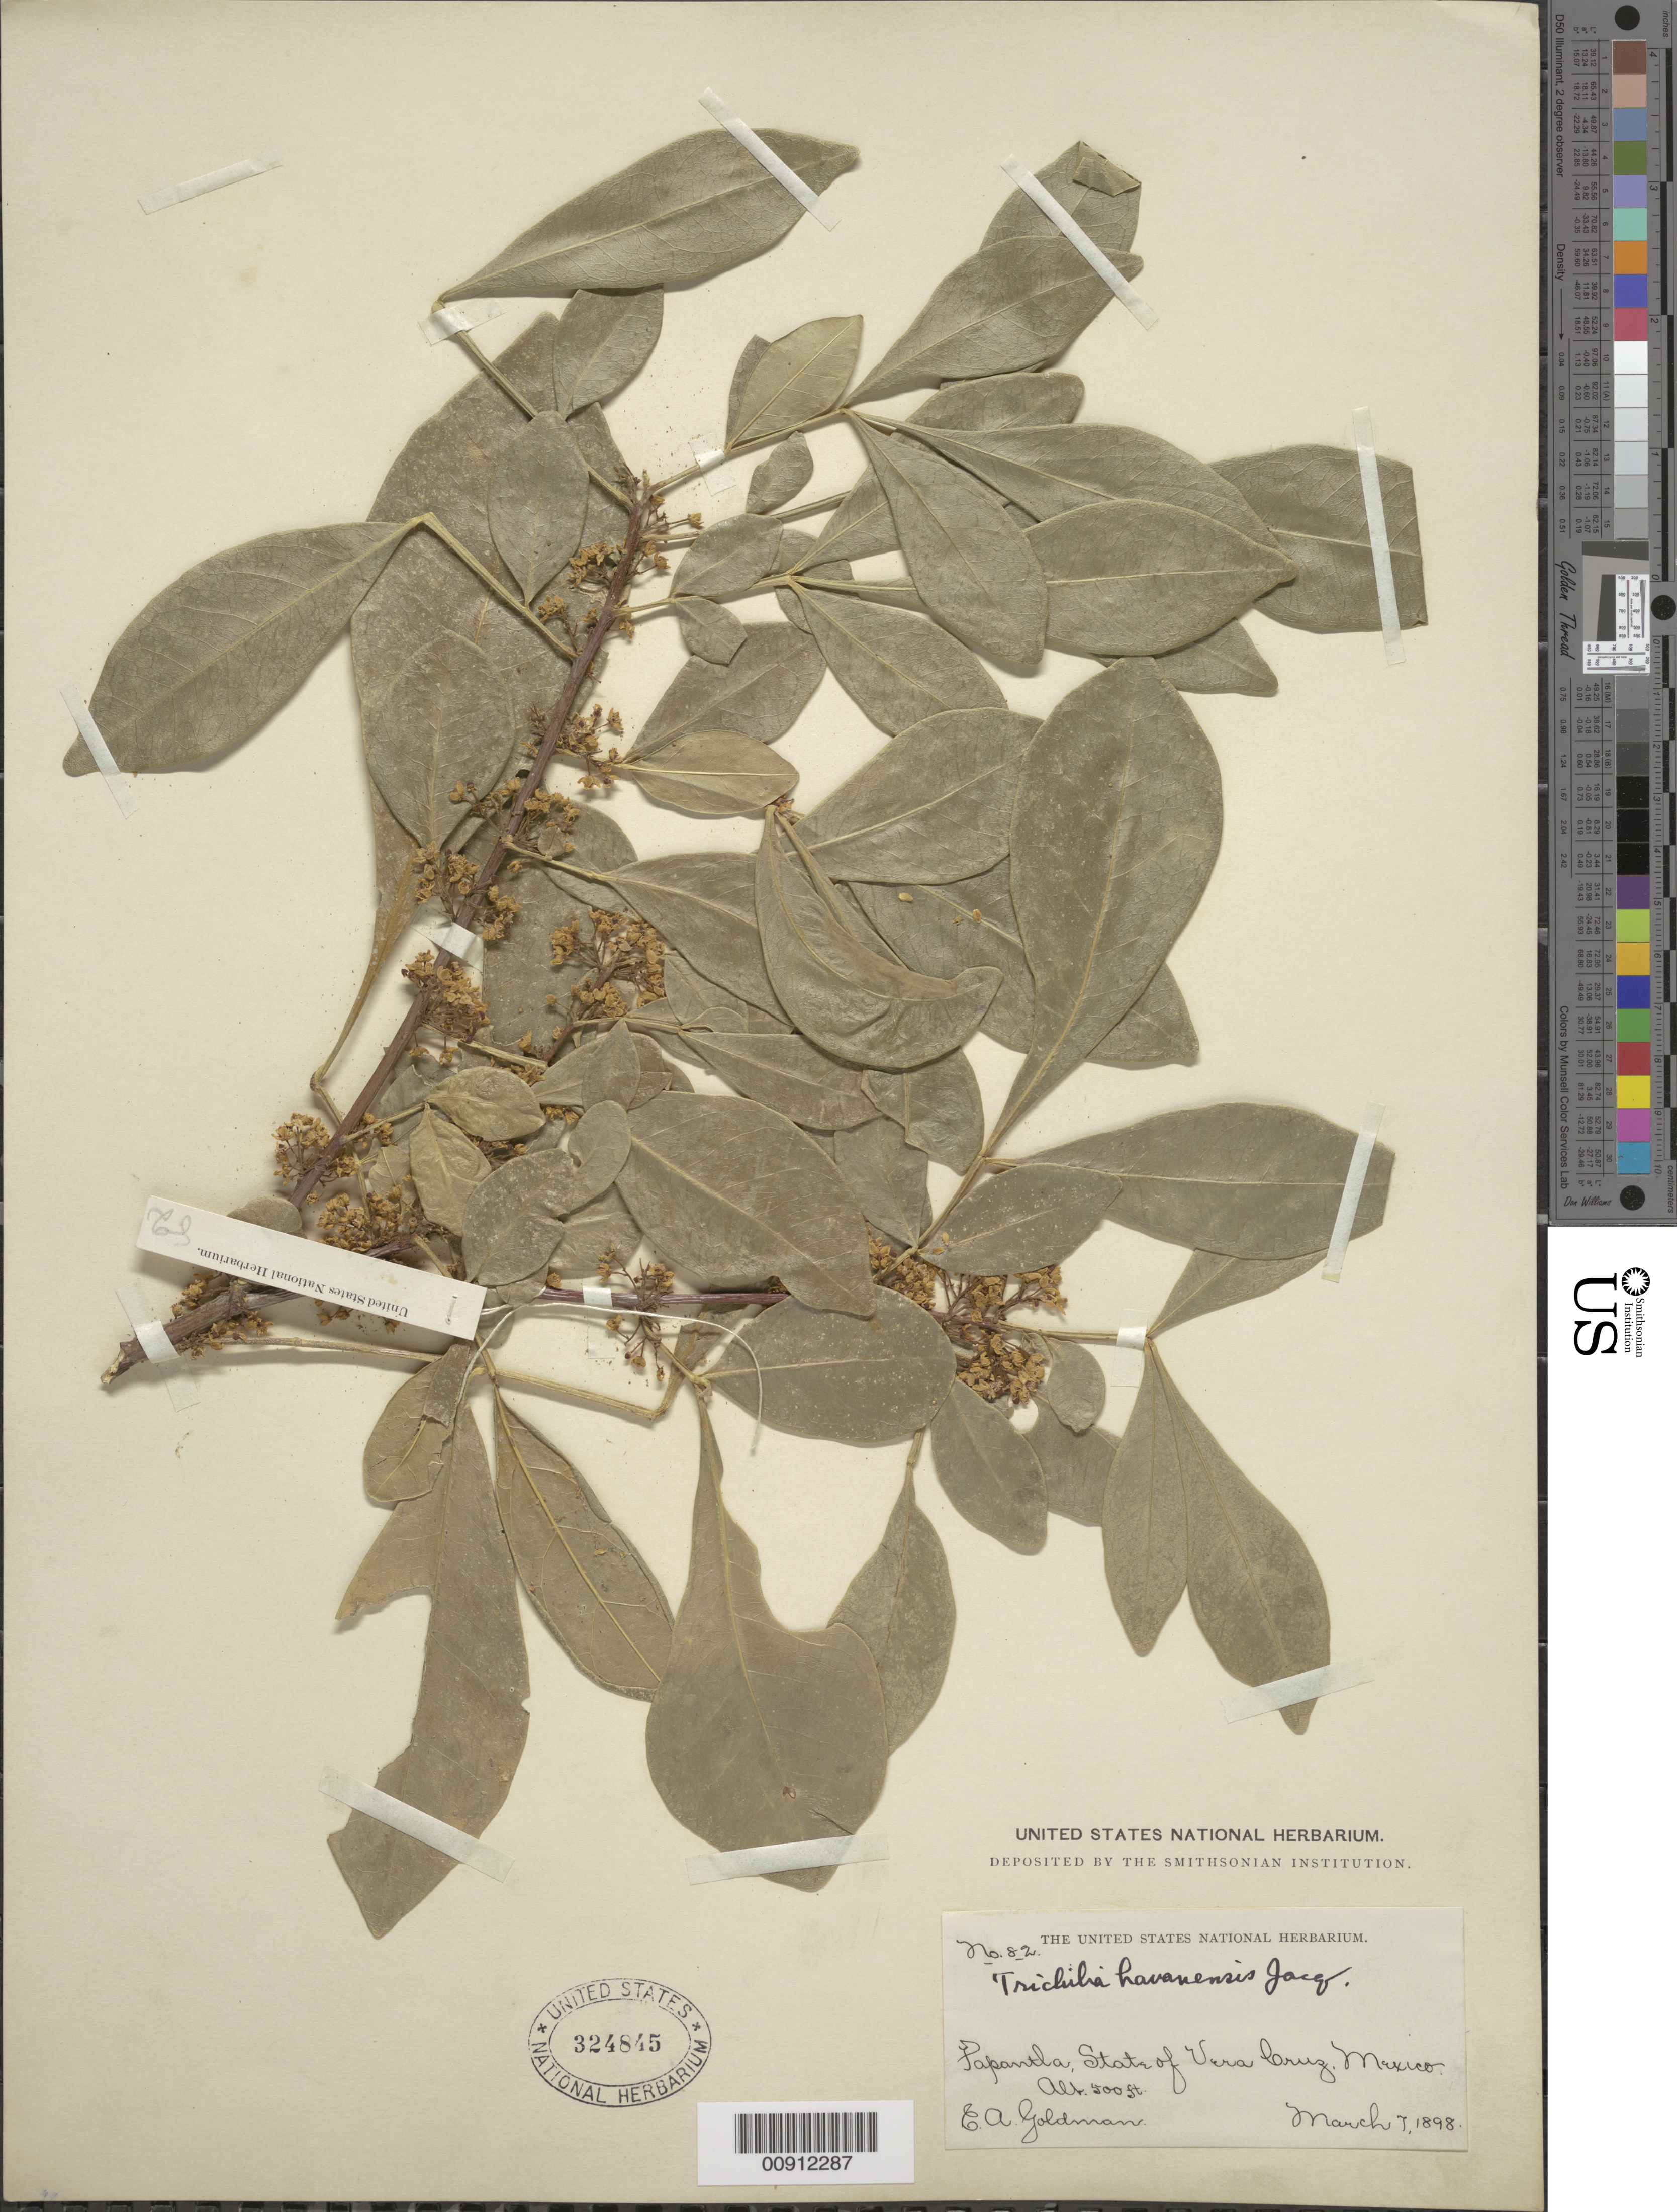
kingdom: Plantae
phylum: Tracheophyta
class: Magnoliopsida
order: Sapindales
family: Meliaceae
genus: Trichilia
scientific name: Trichilia havanensis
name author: Jacq.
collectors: E. A. Goldman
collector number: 82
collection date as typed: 07 Mar 1898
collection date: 1898-03-07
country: Mexico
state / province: Veracruz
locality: Papantla, Veracruz.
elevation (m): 152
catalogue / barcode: US 324845